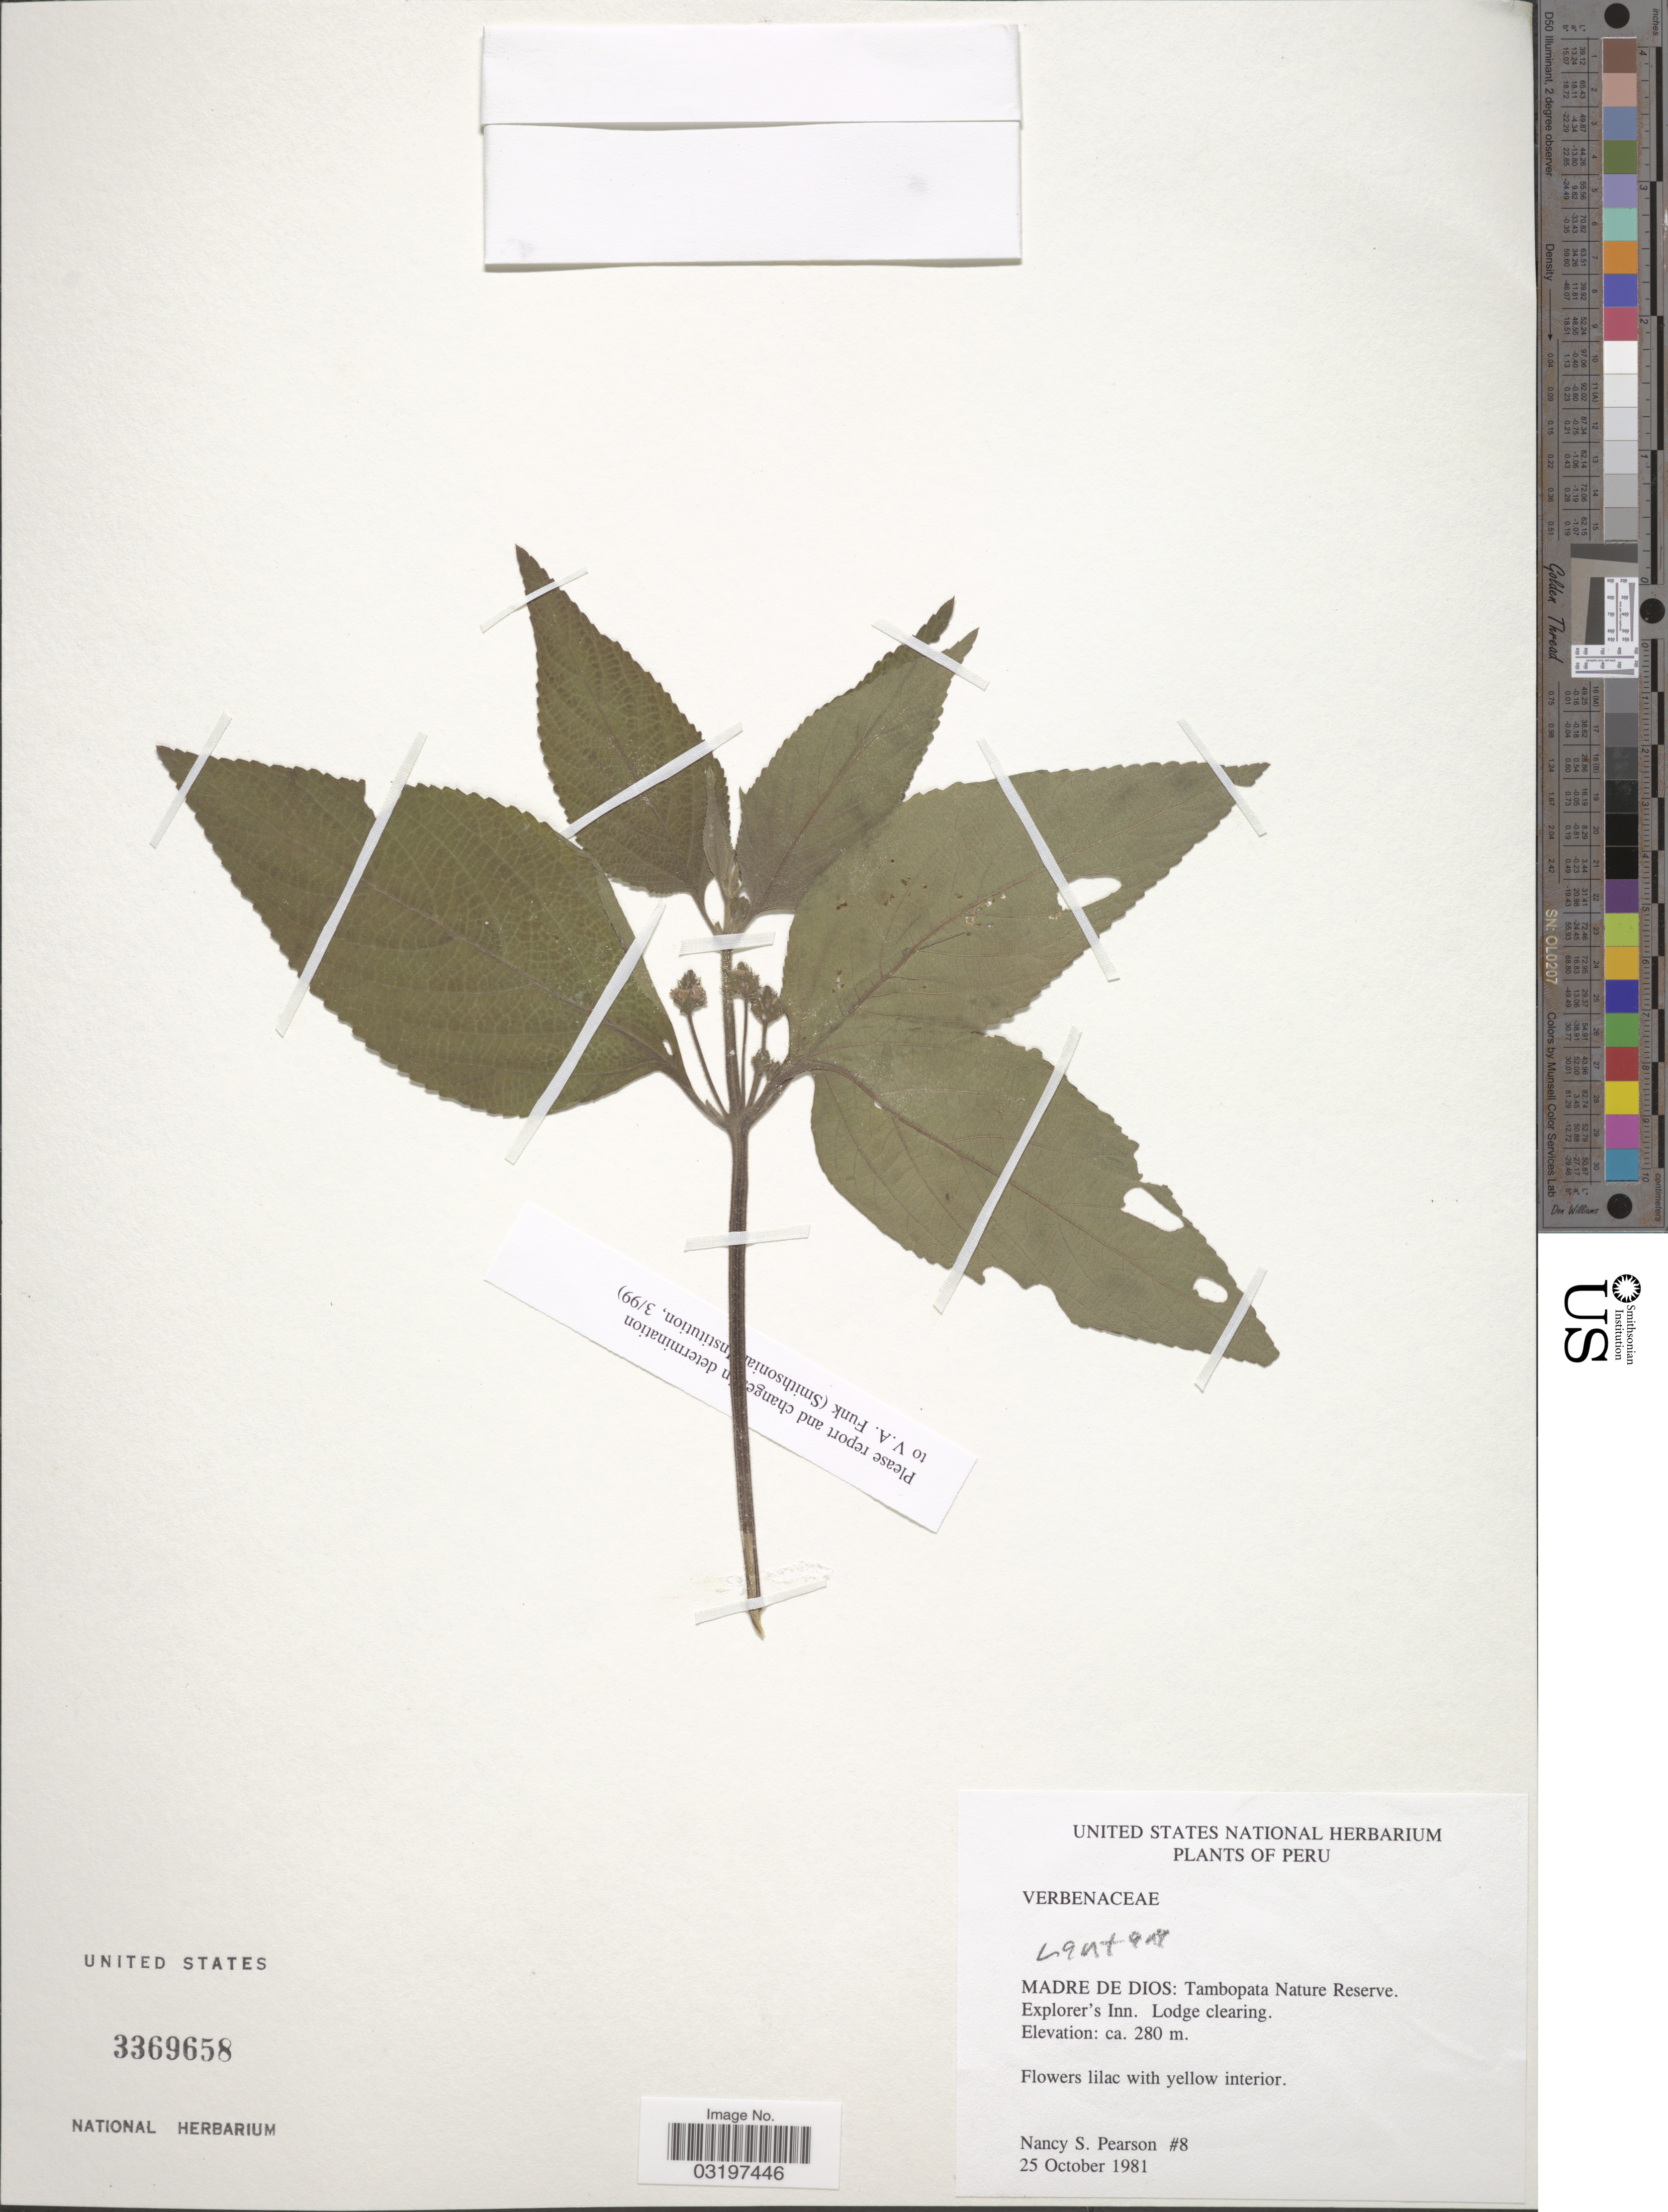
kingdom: Plantae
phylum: Tracheophyta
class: Magnoliopsida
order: Lamiales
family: Verbenaceae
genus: Lantana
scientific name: Lantana sp.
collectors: N. S. Pearson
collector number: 8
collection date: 1981-10-25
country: Peru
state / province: Madre de Dios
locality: Tambopata Nature Reserve. Explorer's Inn. Lodge clearing.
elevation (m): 280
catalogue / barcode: US 3369658